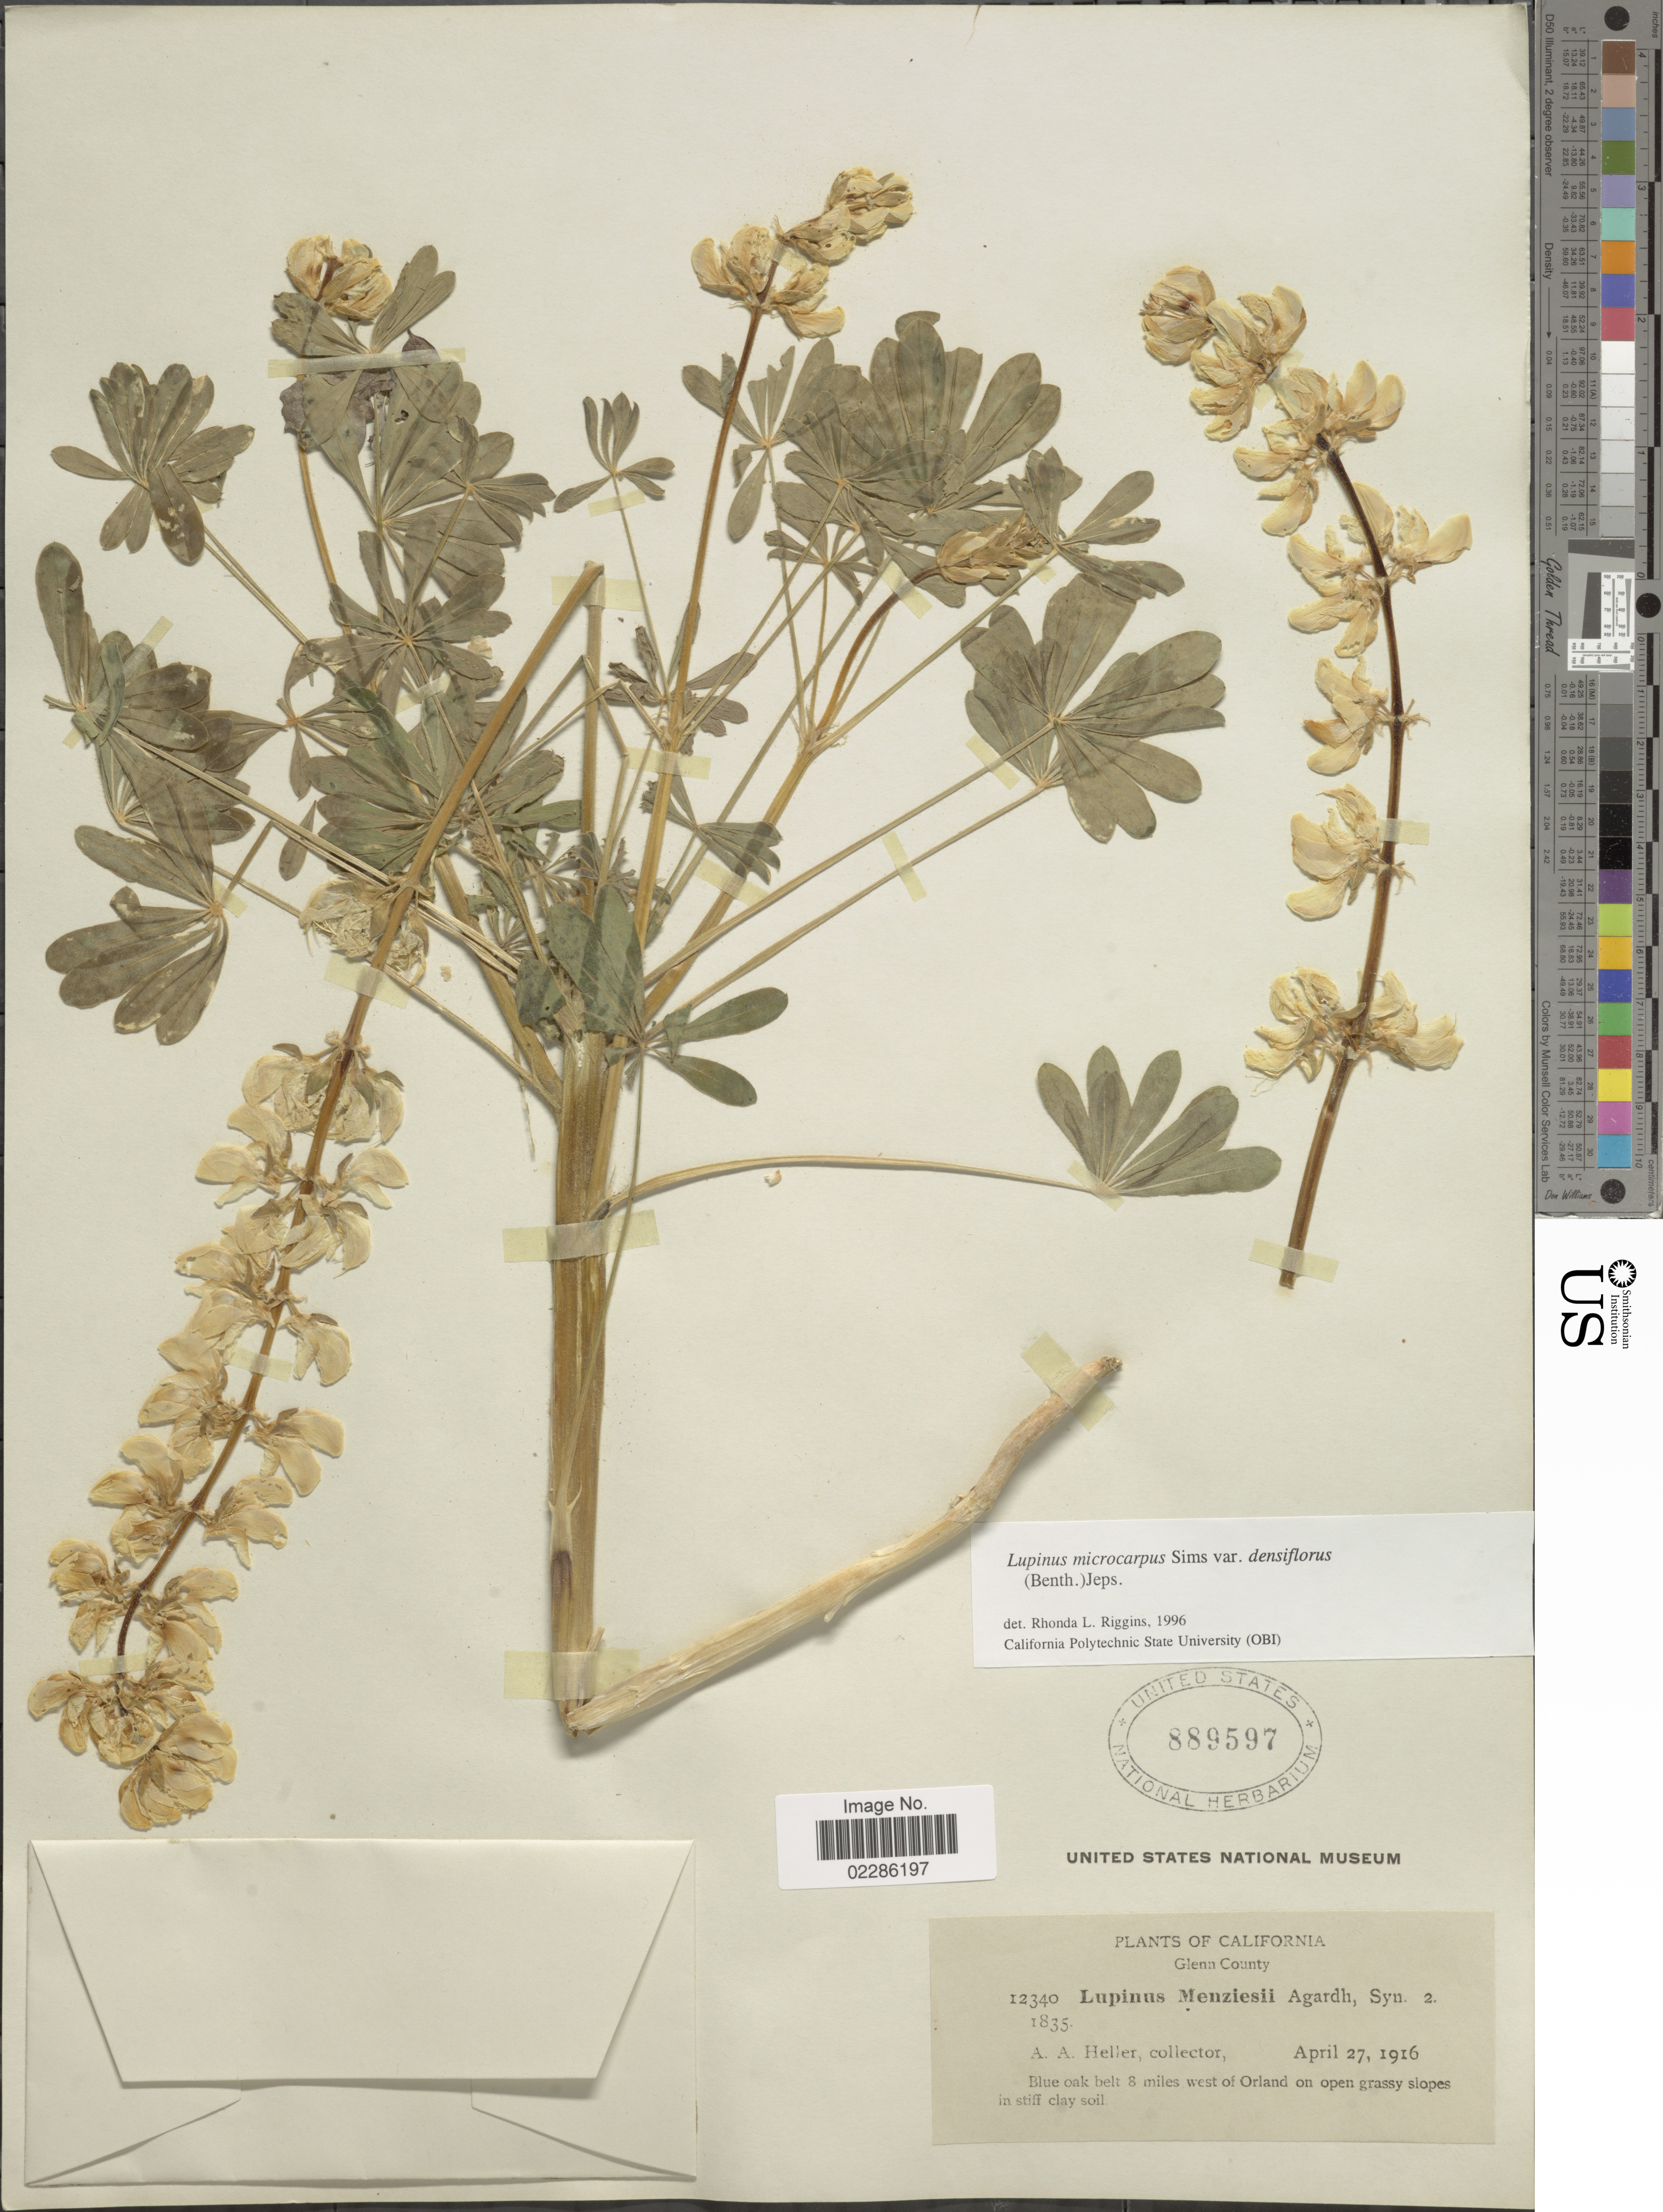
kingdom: Plantae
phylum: Tracheophyta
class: Magnoliopsida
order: Fabales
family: Fabaceae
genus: Lupinus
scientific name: Lupinus microcarpus var. densiflorus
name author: (Benth.) Jeps.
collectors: A. A. Heller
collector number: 12340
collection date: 1916-04-27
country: United States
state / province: California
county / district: Glenn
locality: Glenn County, Blue oak belt 8 miles west of Orland on open grassy slopes in stiff clay soil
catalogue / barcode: US 889597